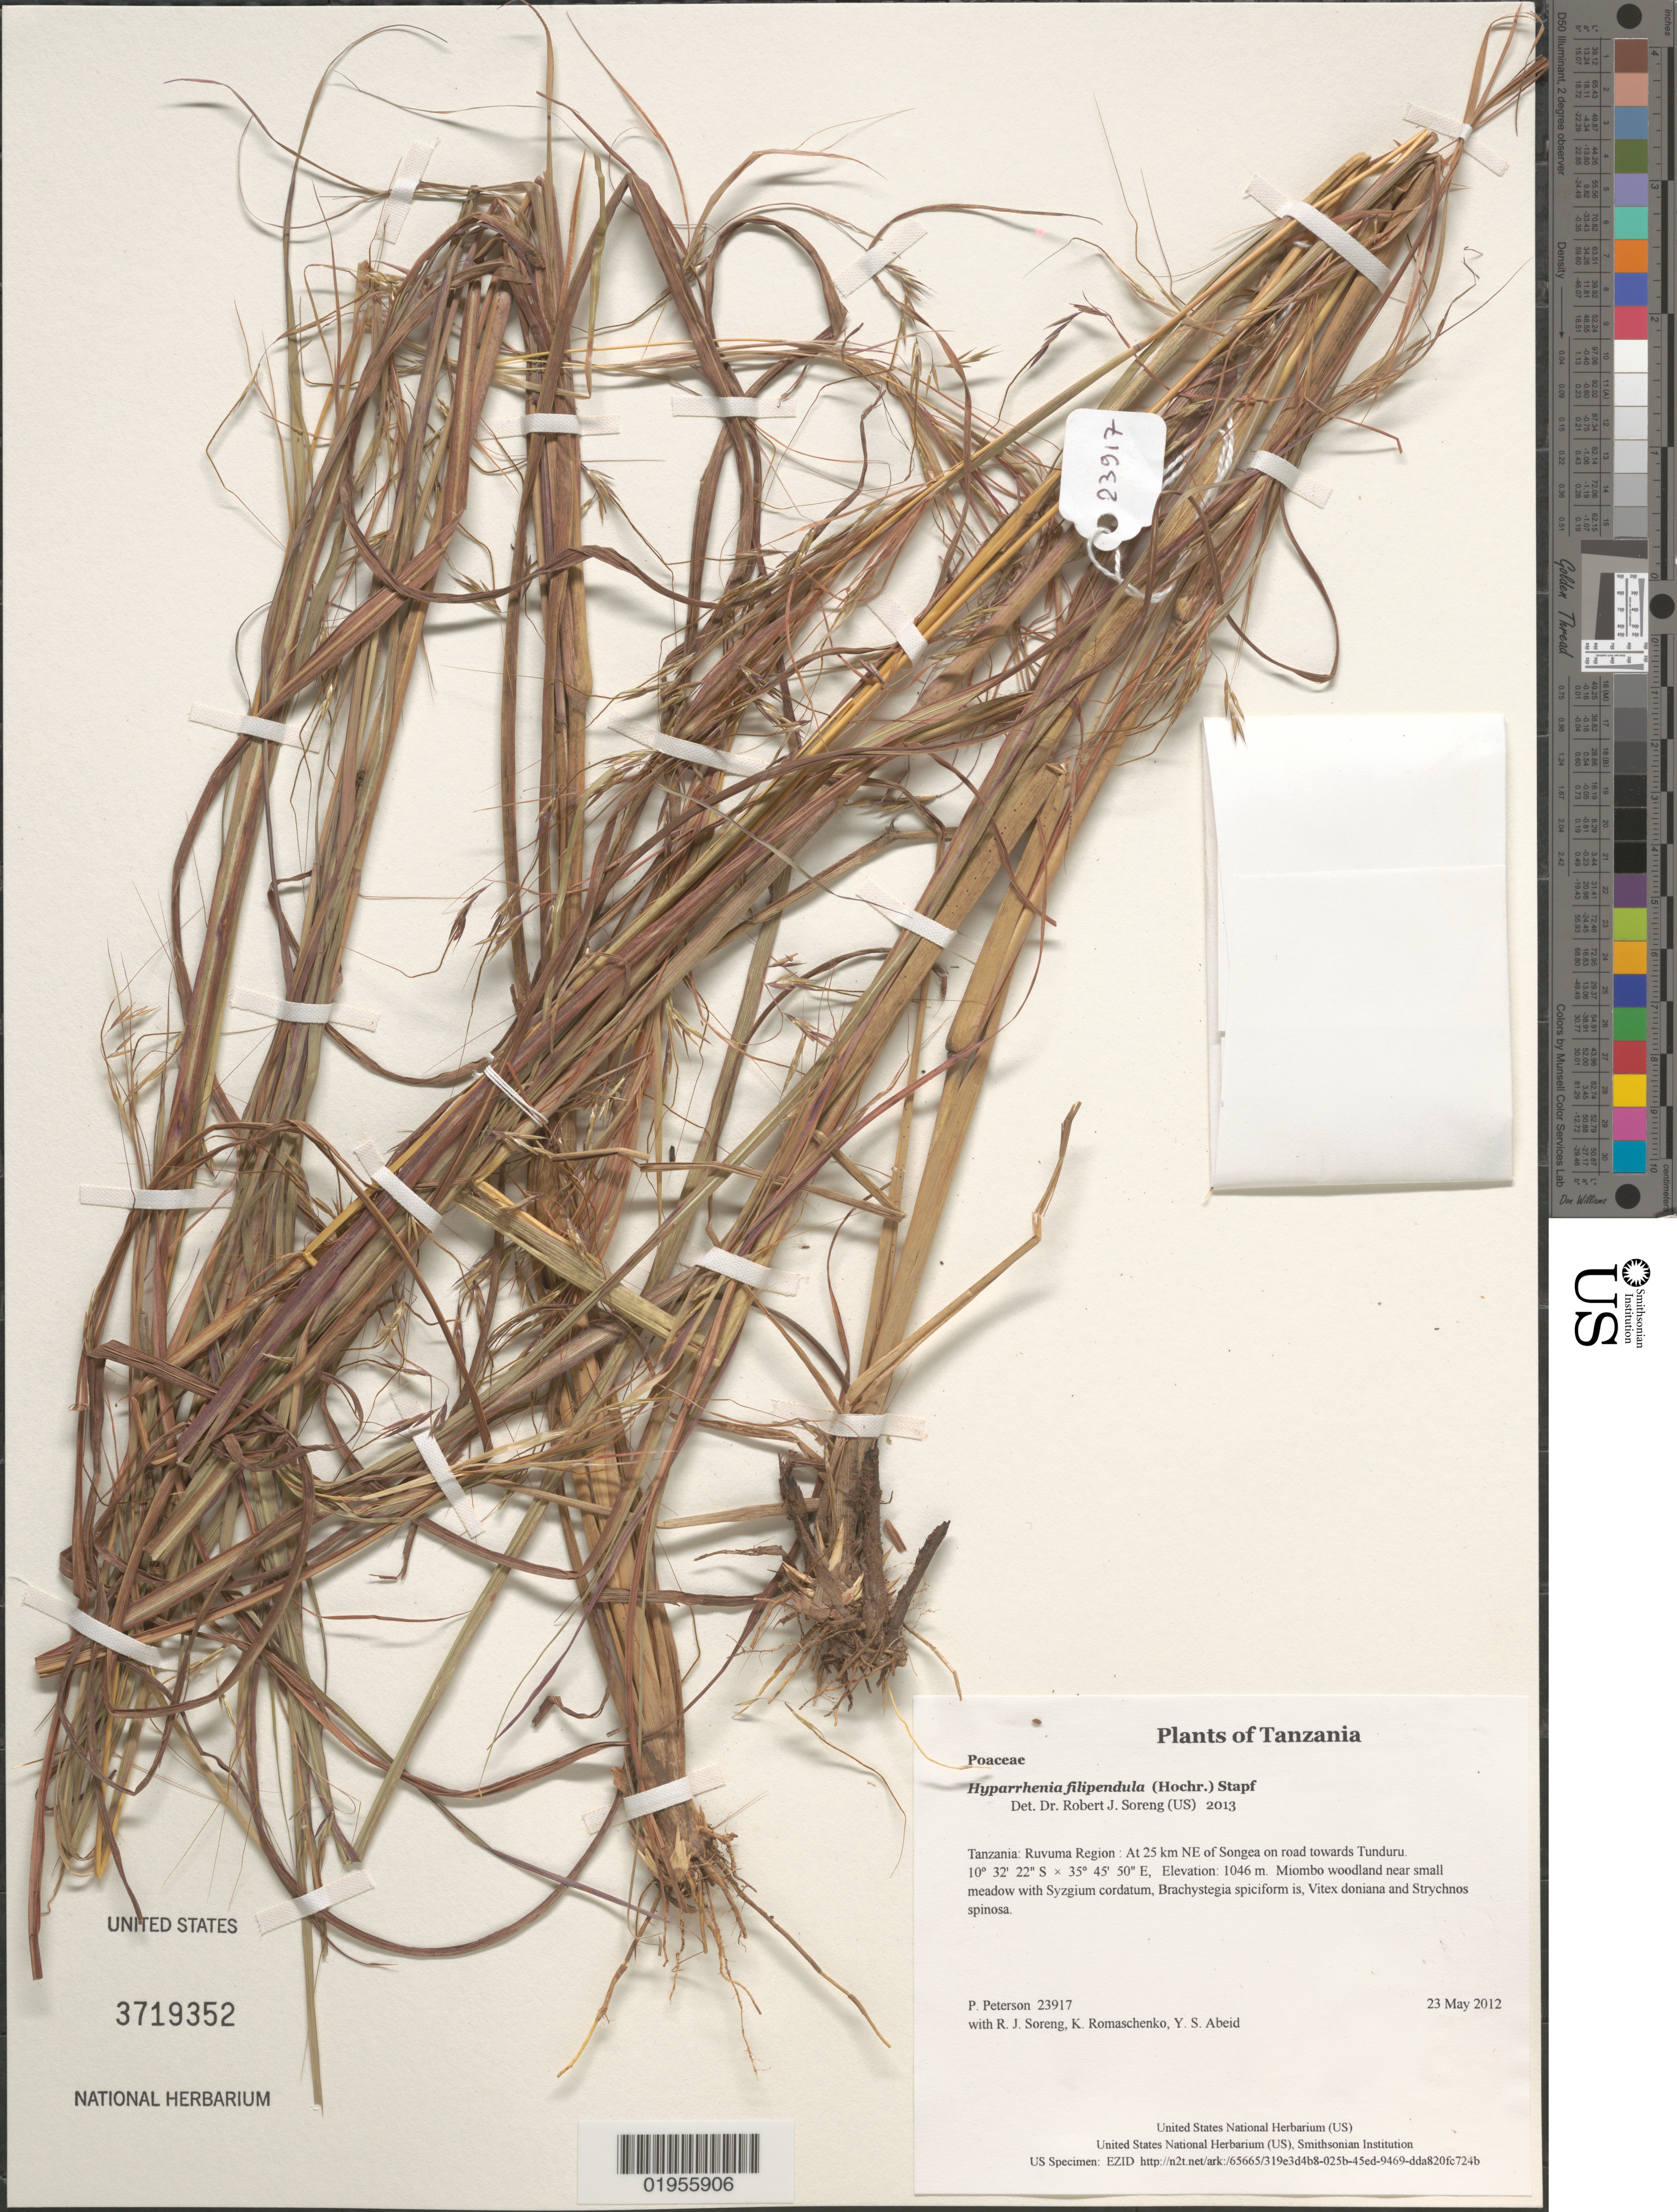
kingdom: Plantae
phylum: Tracheophyta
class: Liliopsida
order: Poales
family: Poaceae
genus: Hyparrhenia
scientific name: Hyparrhenia filipendula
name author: (Hochr.) Stapf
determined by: Soreng, Robert J., Research Associate (BOT), Smithsonian Institution - National Museum of Natural History (UNITED STATES)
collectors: P. M. Peterson, R. J. Soreng, K. Romaschenko & Y. Abeid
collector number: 23917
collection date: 2012-05-23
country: Tanzania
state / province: Ruvuma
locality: At 25 km NE of Songea on road towards Tunduru.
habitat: Miombo woodland near small meadow with Syzgium cordatum, Brachystegia spiciform is, Vitex doniana and Strychnos spinosa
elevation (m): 1046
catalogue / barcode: US 3719352